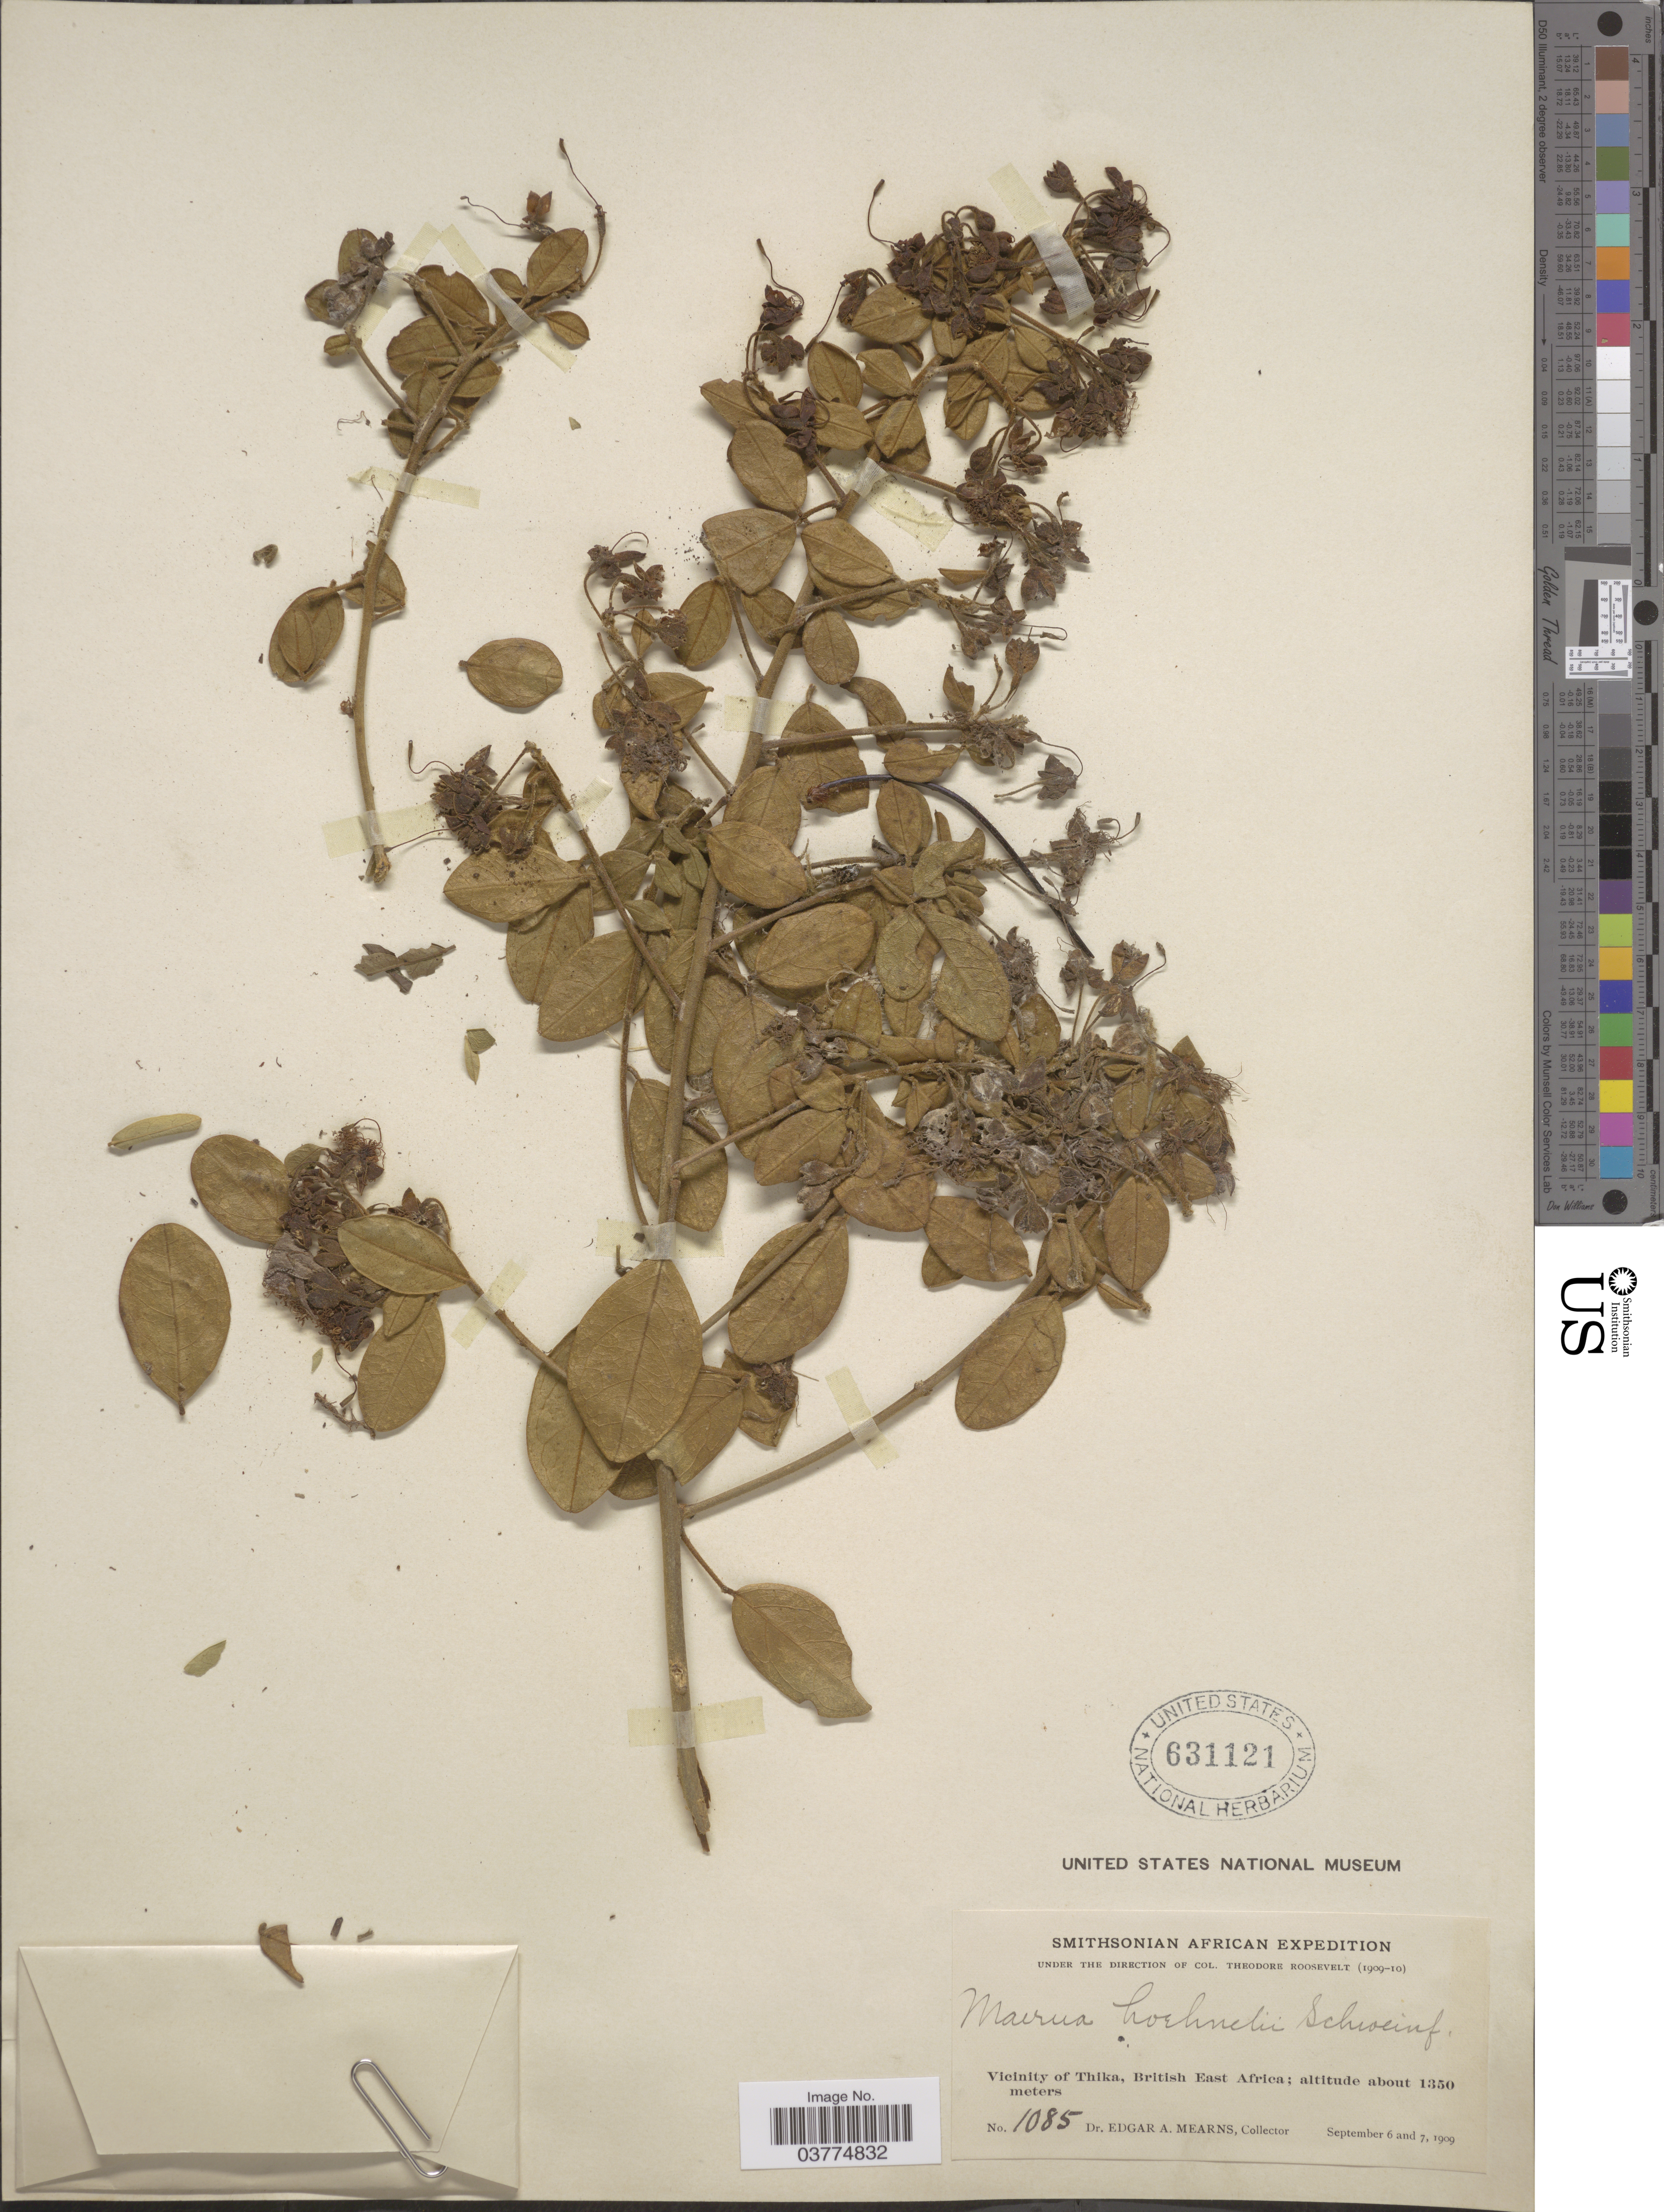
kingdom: Plantae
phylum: Tracheophyta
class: Magnoliopsida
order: Brassicales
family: Capparaceae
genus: Maerua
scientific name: Maerua hoehnelii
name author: Schweinf.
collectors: E. A. Mearns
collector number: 1085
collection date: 1909-09-06/1909-09-07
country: Kenya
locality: Vicinity of Thika, British East Africa.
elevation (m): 1350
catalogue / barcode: US 631121